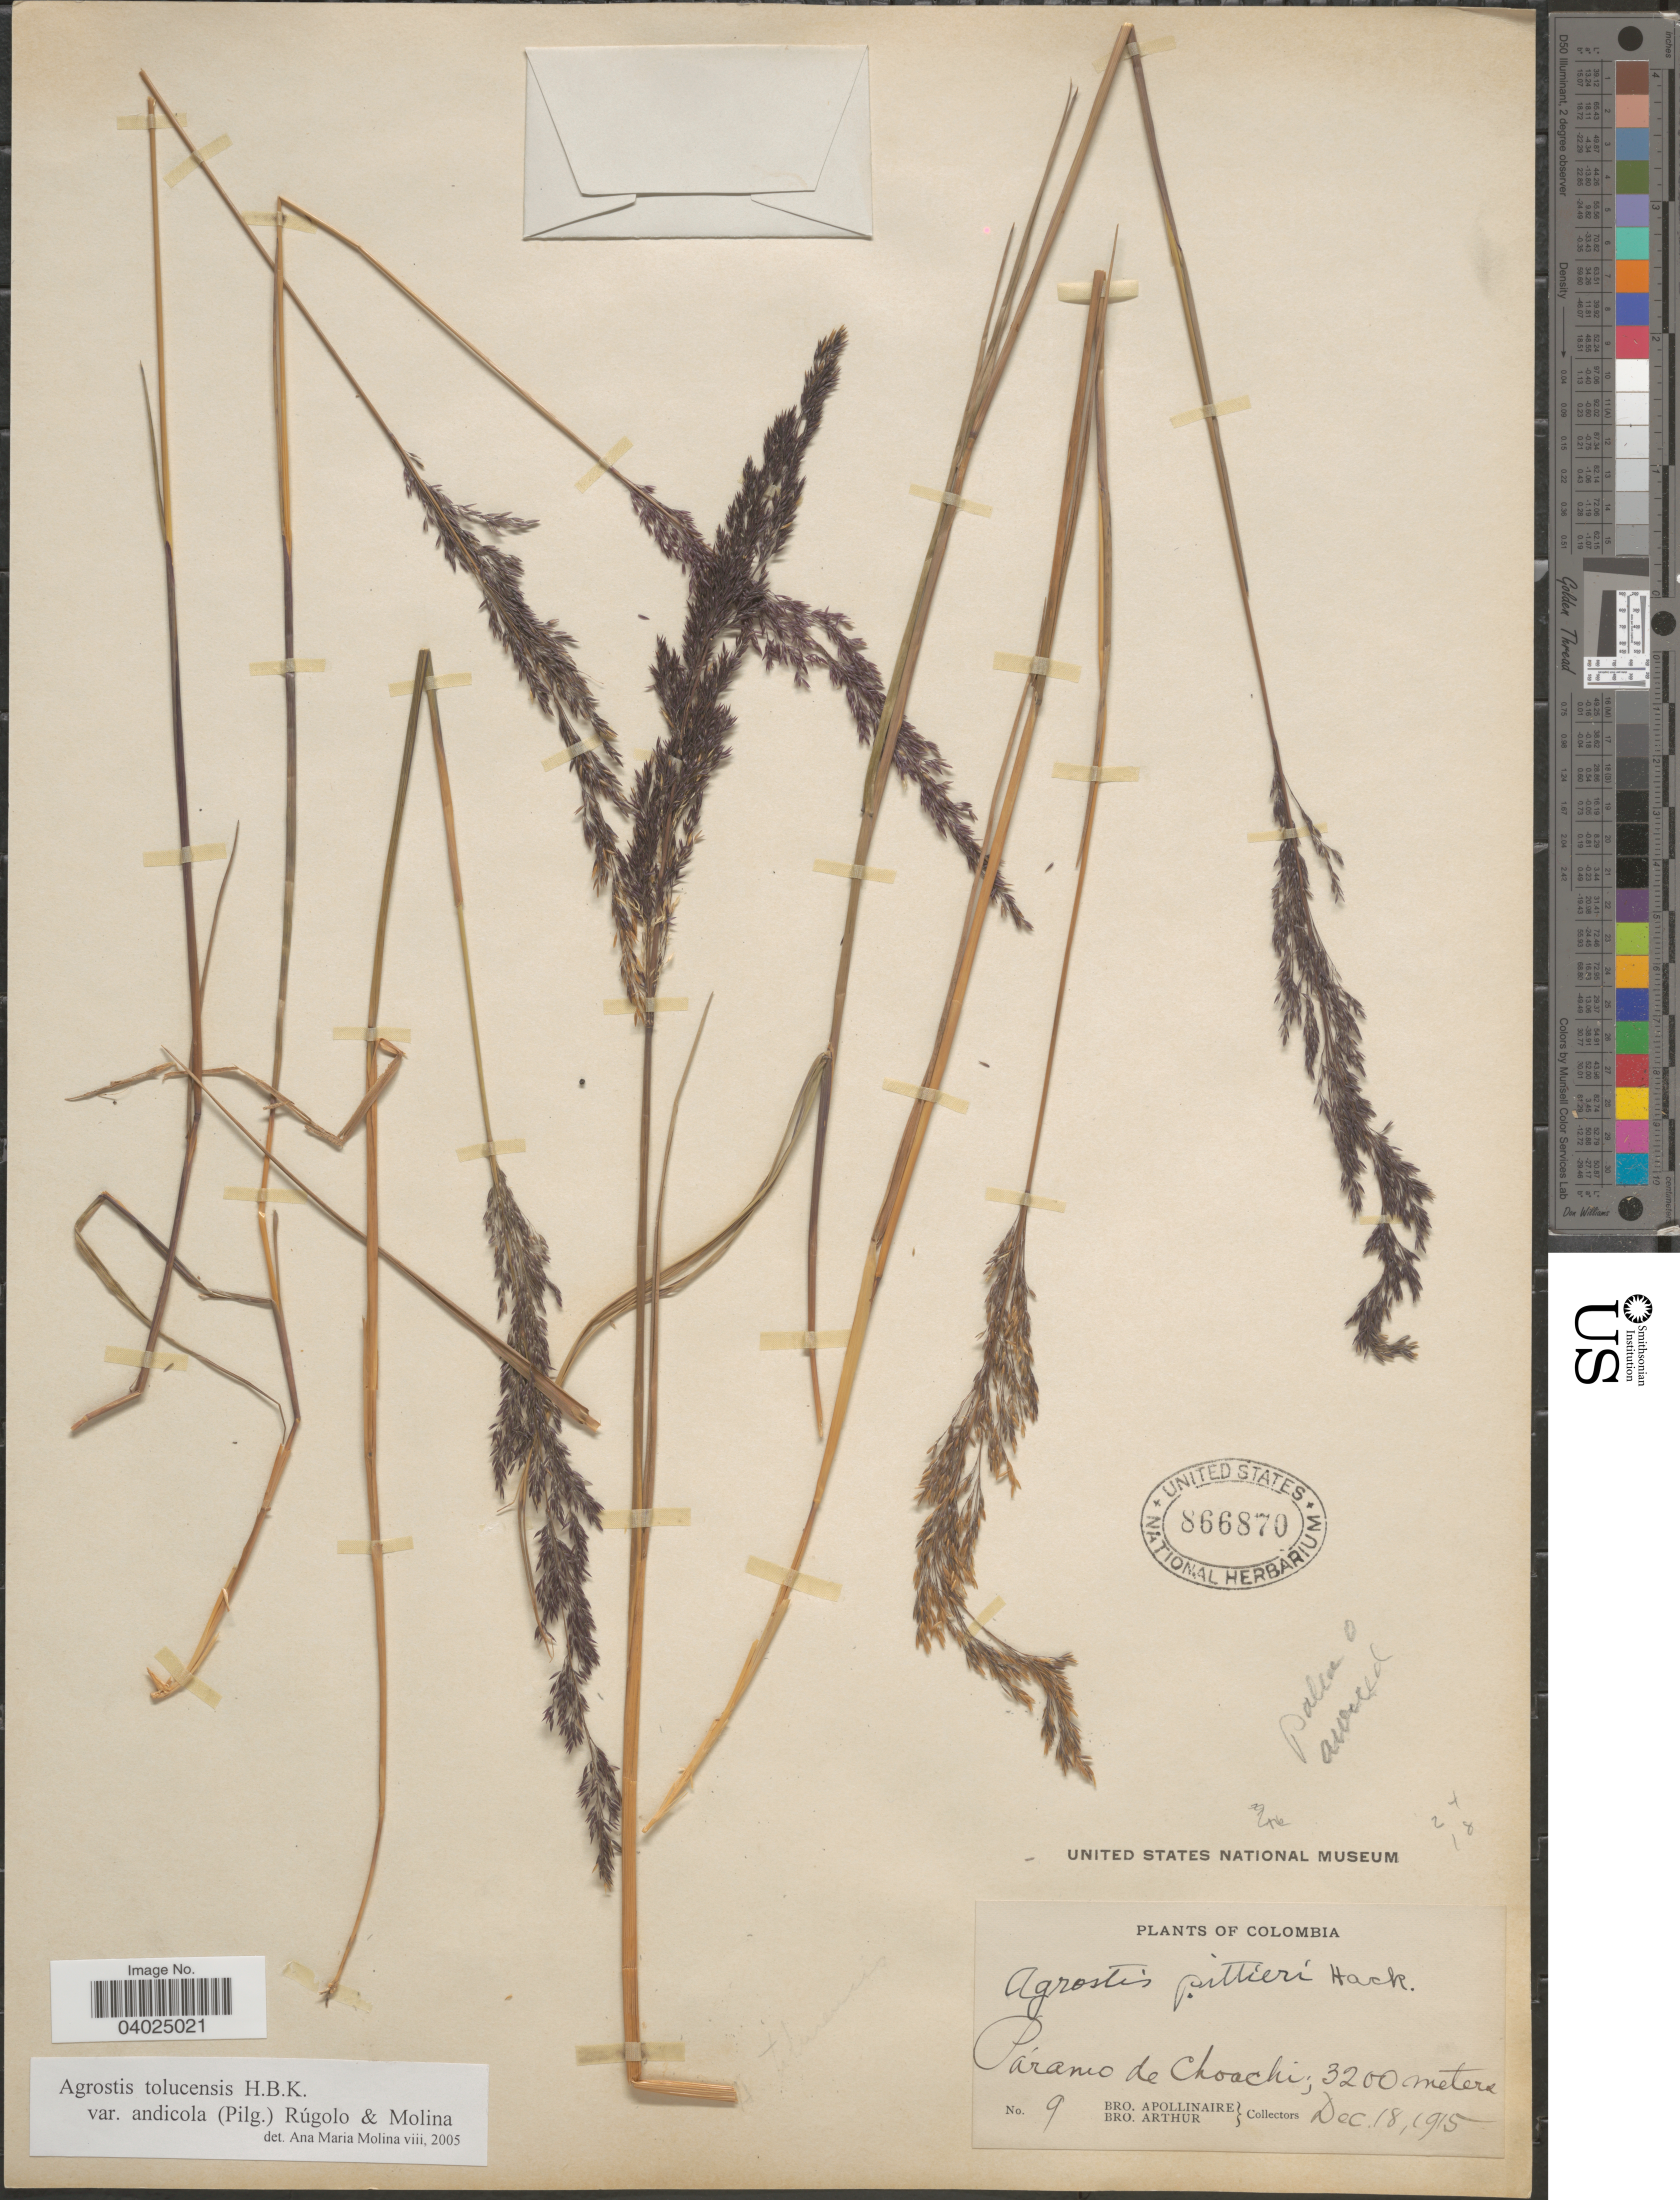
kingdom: Plantae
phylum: Tracheophyta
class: Liliopsida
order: Poales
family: Poaceae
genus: Agrostis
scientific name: Agrostis tolucensis var. andicola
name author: (Pilg.) Rúgolo & A.M. Molina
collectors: Bro. Apollinaire & Bro. Arthur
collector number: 9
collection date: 1915-12-18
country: Colombia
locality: Páramo de Choachi.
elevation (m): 3200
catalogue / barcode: US 866870